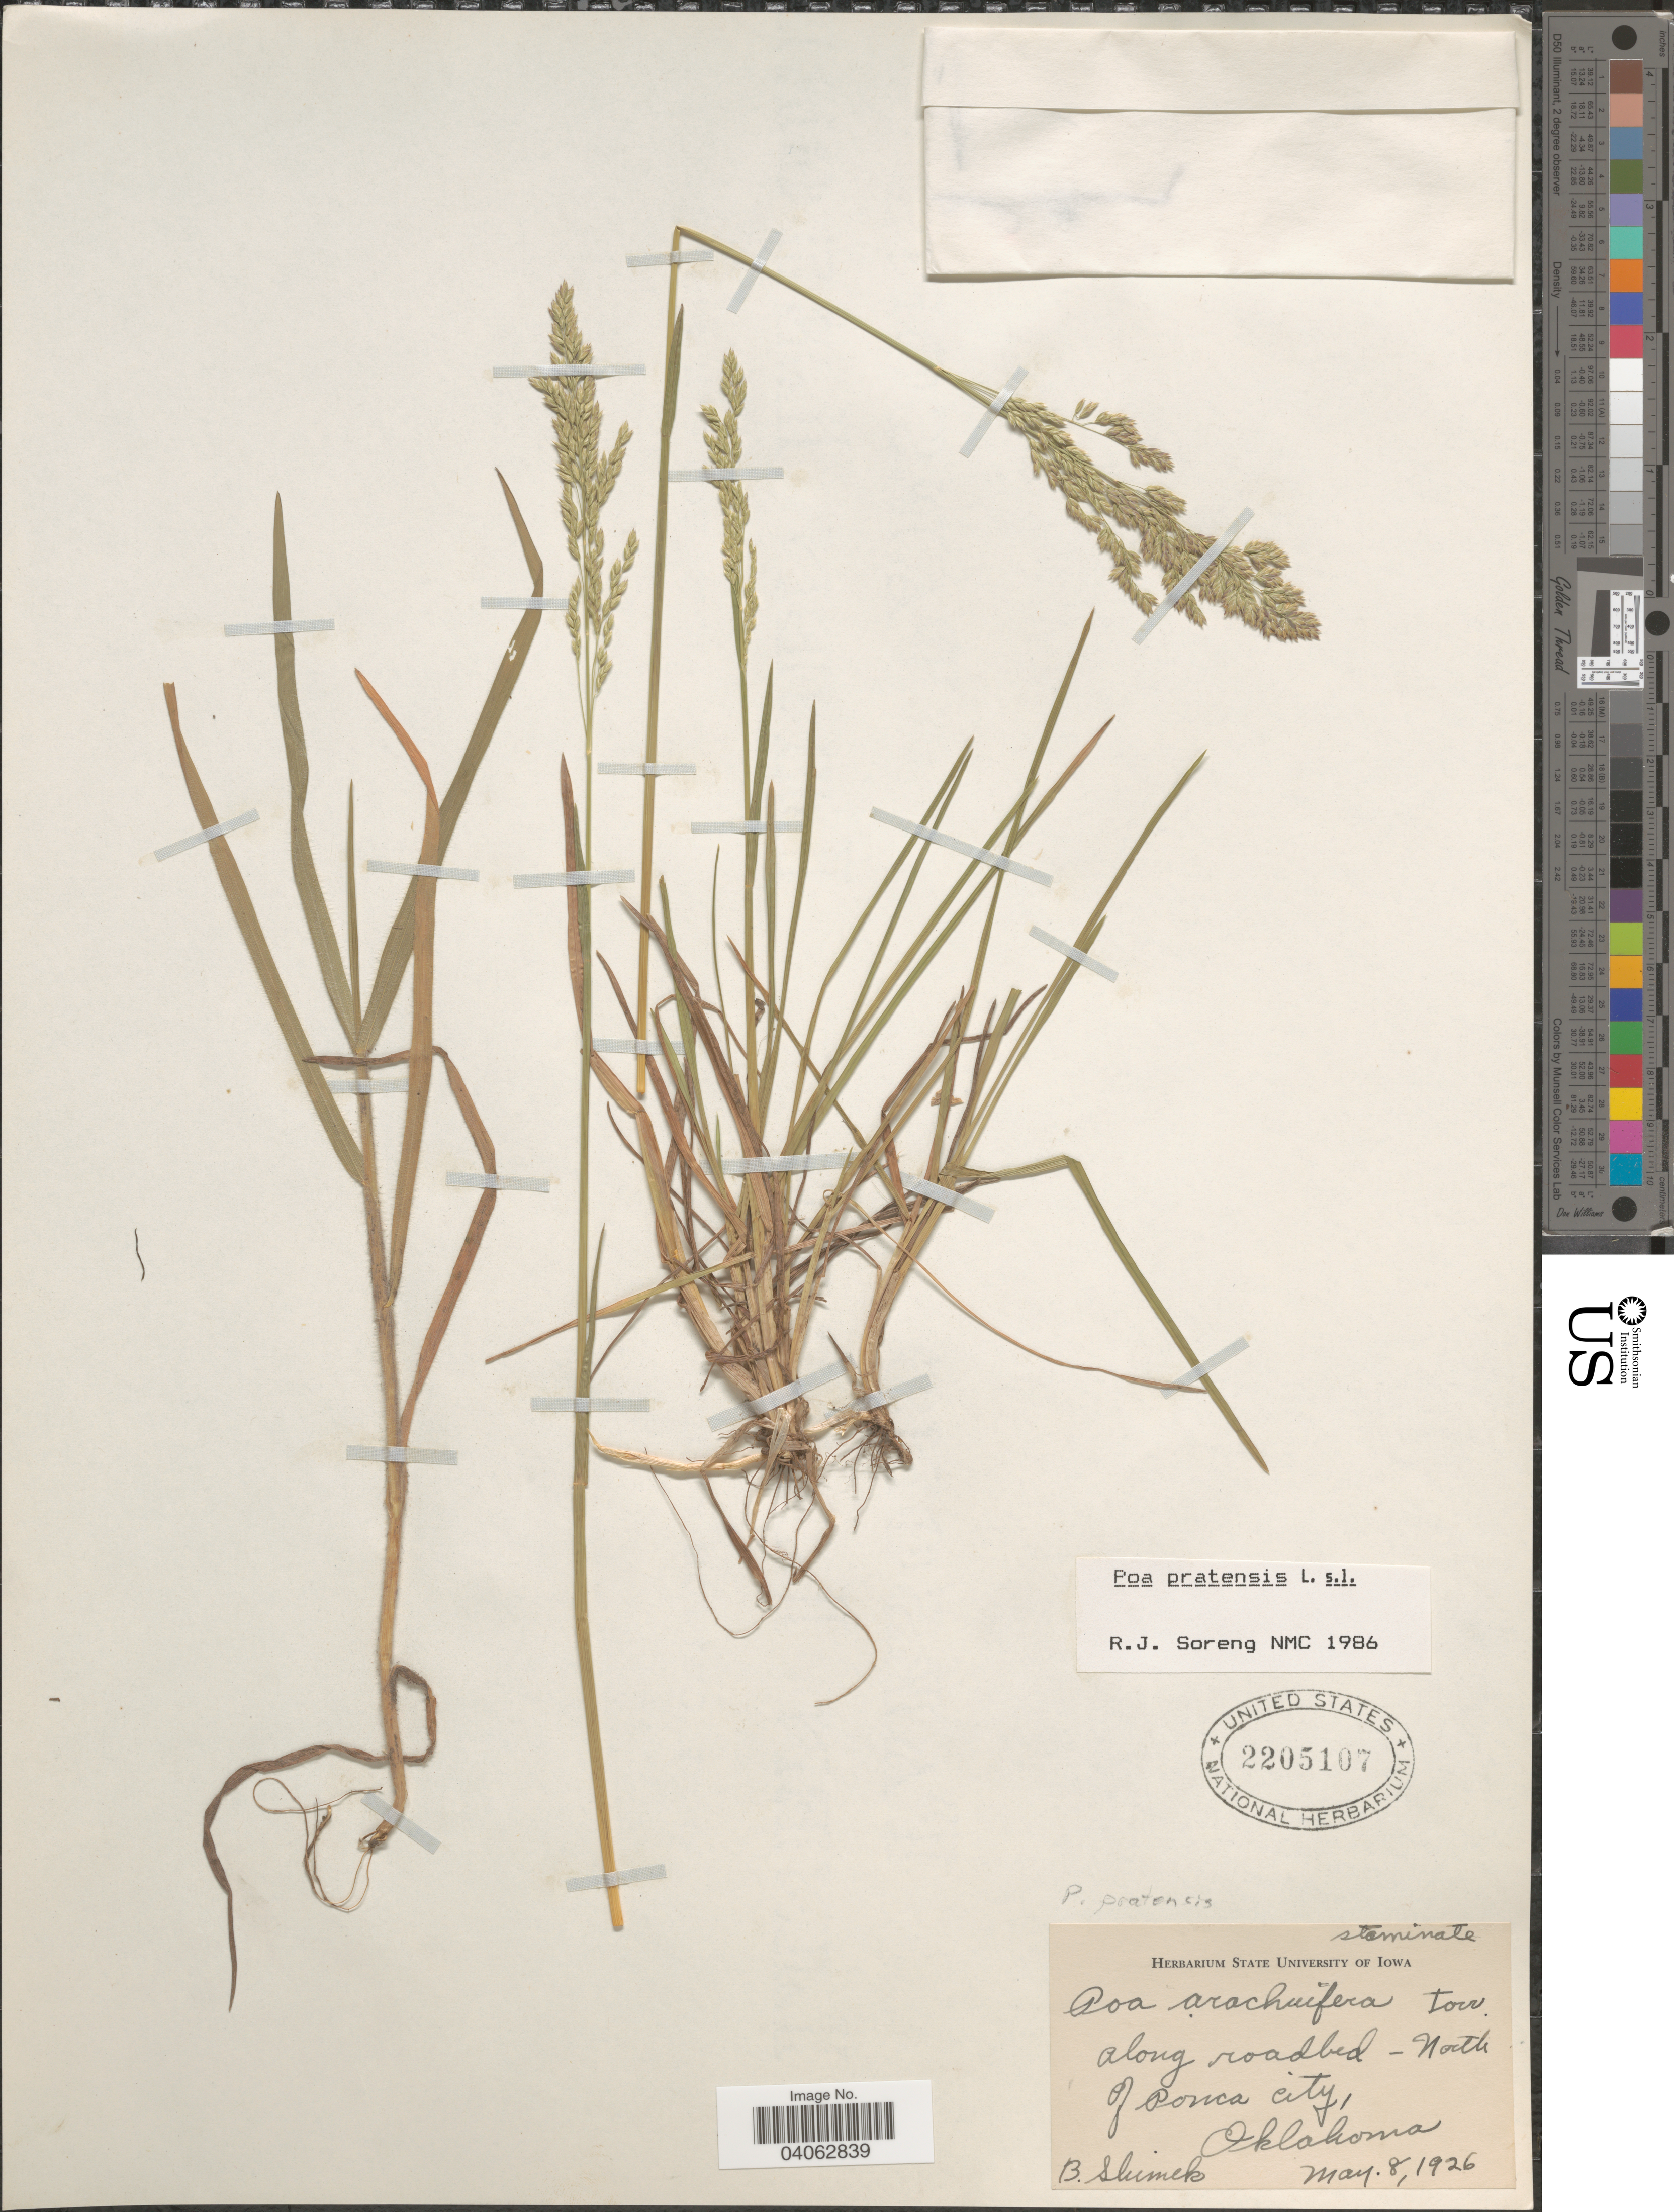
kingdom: Plantae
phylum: Tracheophyta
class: Liliopsida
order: Poales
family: Poaceae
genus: Poa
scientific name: Poa pratensis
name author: L.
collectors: B. Shimek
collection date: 1926-05-08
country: United States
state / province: Oklahoma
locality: Along roadbed - North of Ponca City.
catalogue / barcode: US 2205107